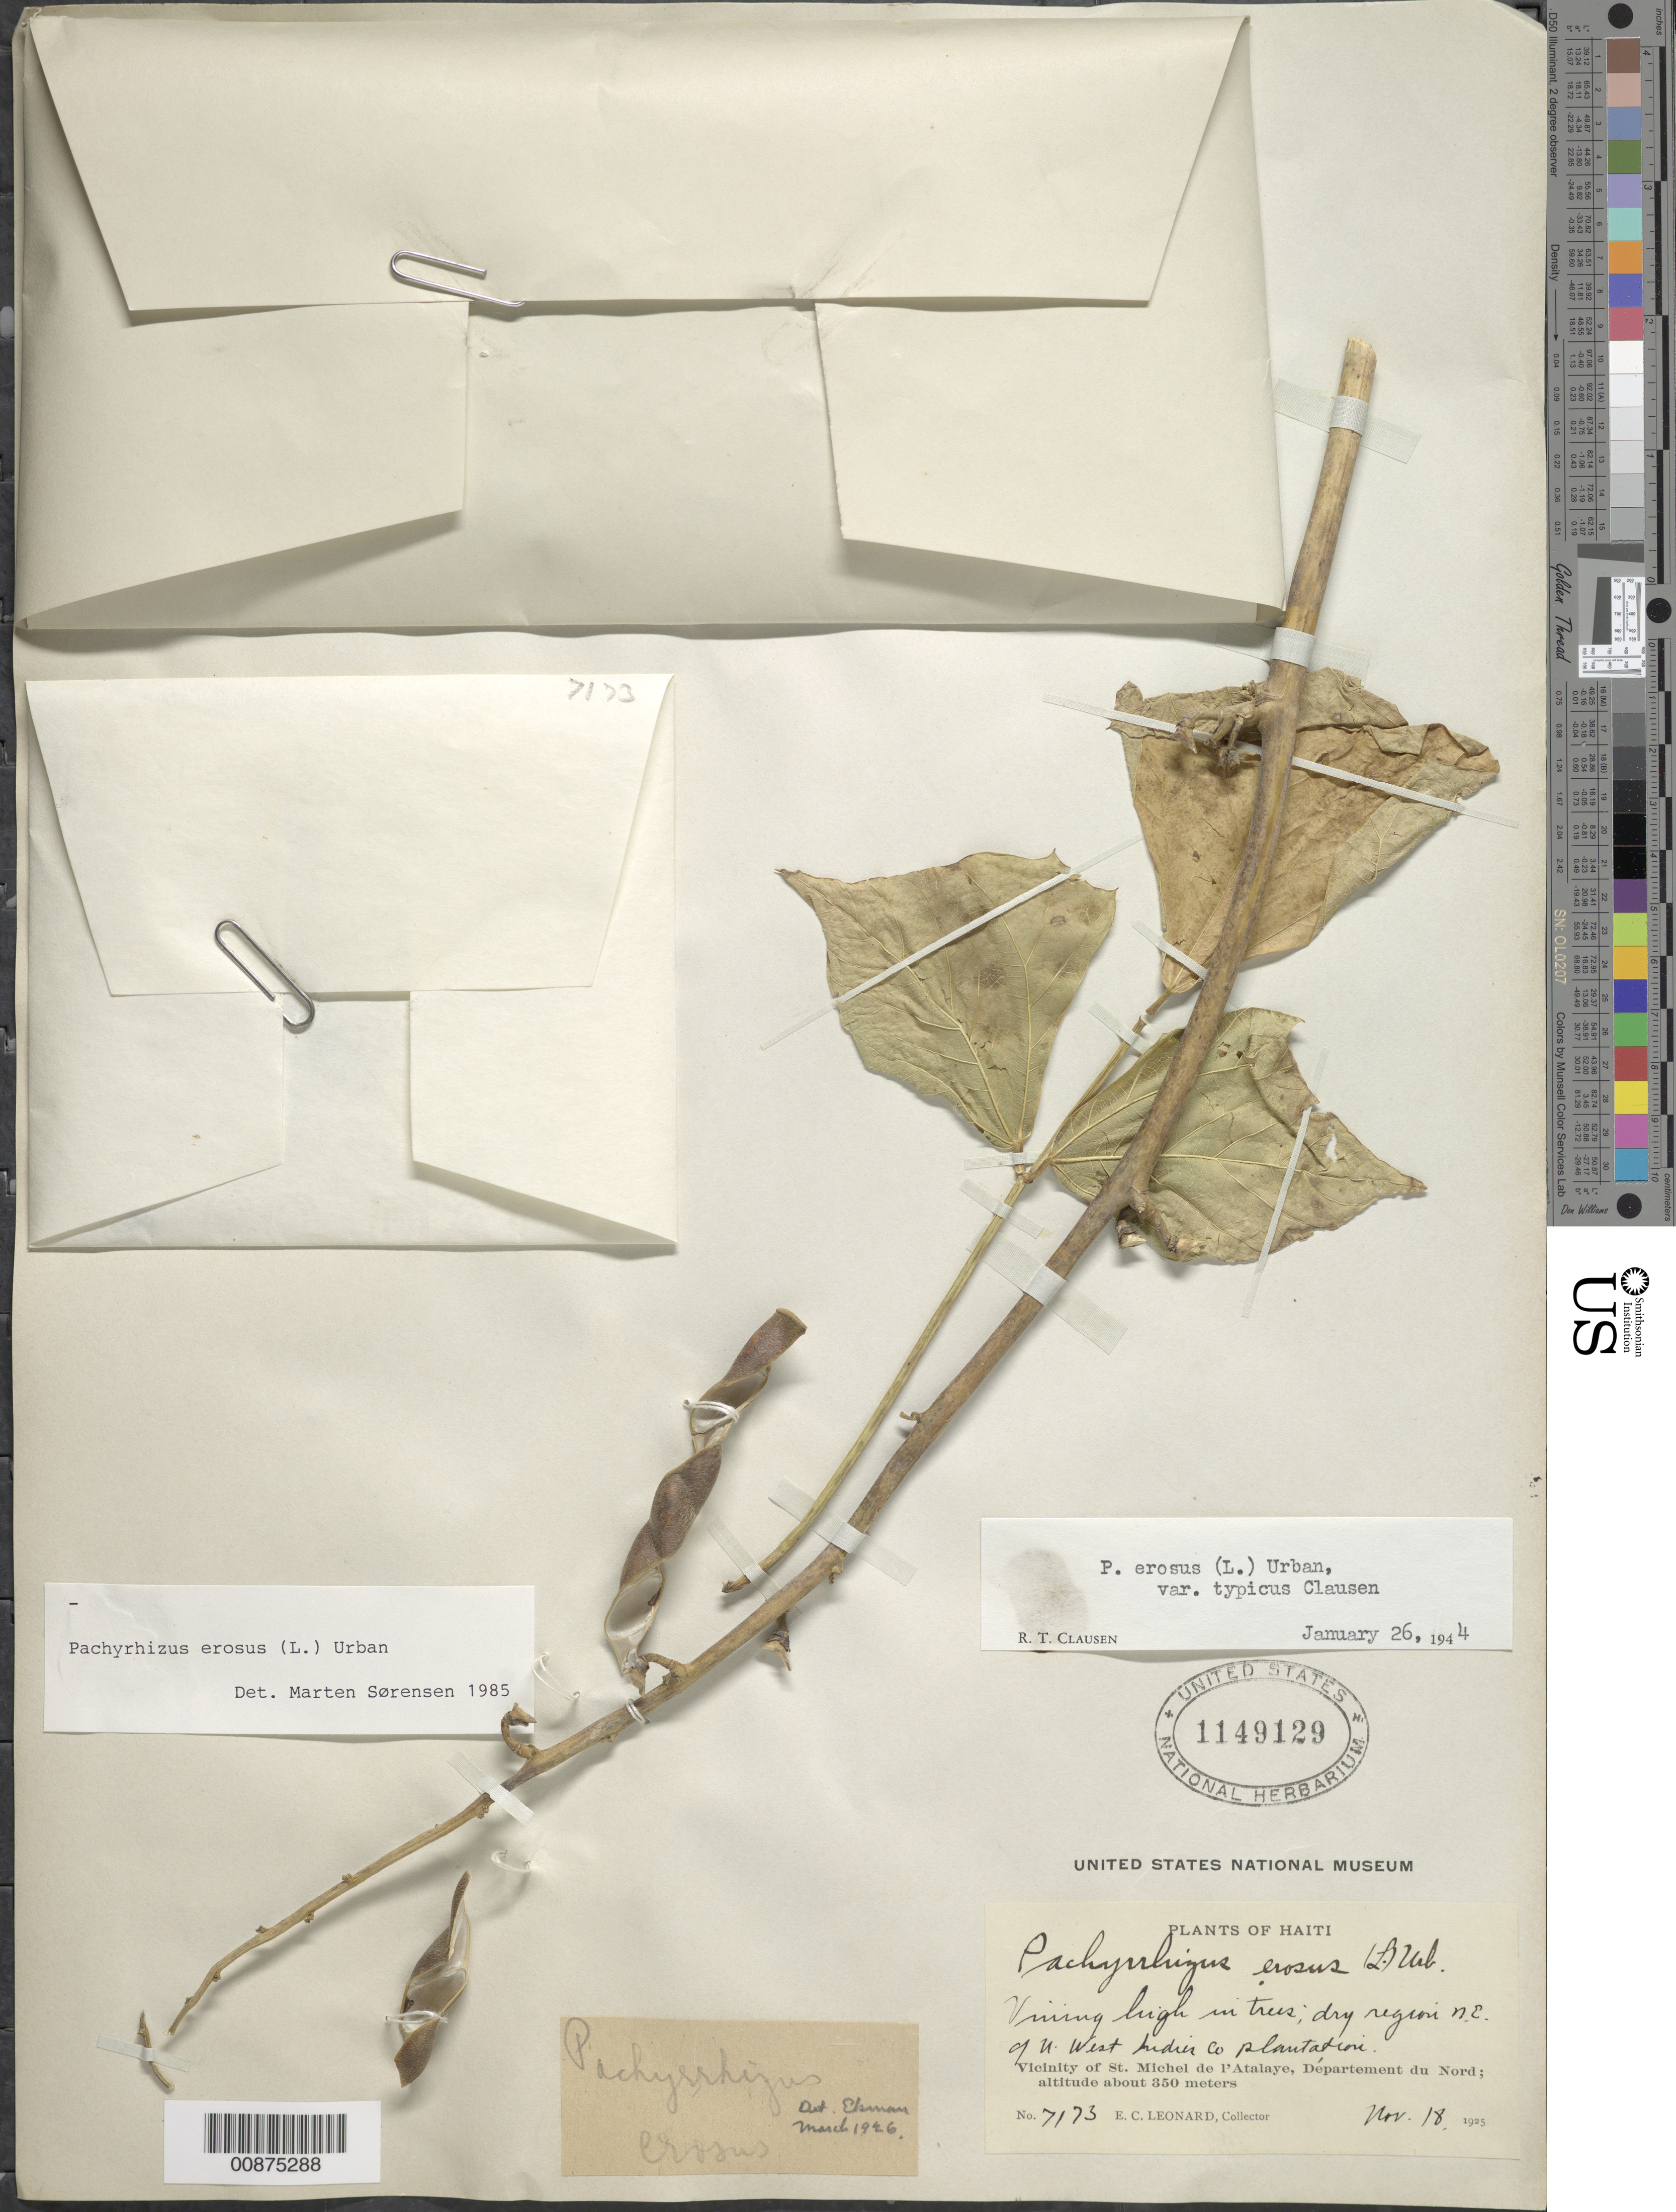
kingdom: Plantae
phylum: Tracheophyta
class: Magnoliopsida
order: Fabales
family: Fabaceae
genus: Pachyrhizus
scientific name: Pachyrhizus erosus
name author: (L.) Urb.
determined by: Sorensen, M.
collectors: E. C. Leonard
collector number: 7173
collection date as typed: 18 Nov 1925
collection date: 1925-11-18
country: Haiti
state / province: Nord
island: Hispaniola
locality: Vicinity of St. Michel de l'Atalaye. NE of U. West Indies Co. Plantation.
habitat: Vining high in trees. Dry region.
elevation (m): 350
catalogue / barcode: US 1149129